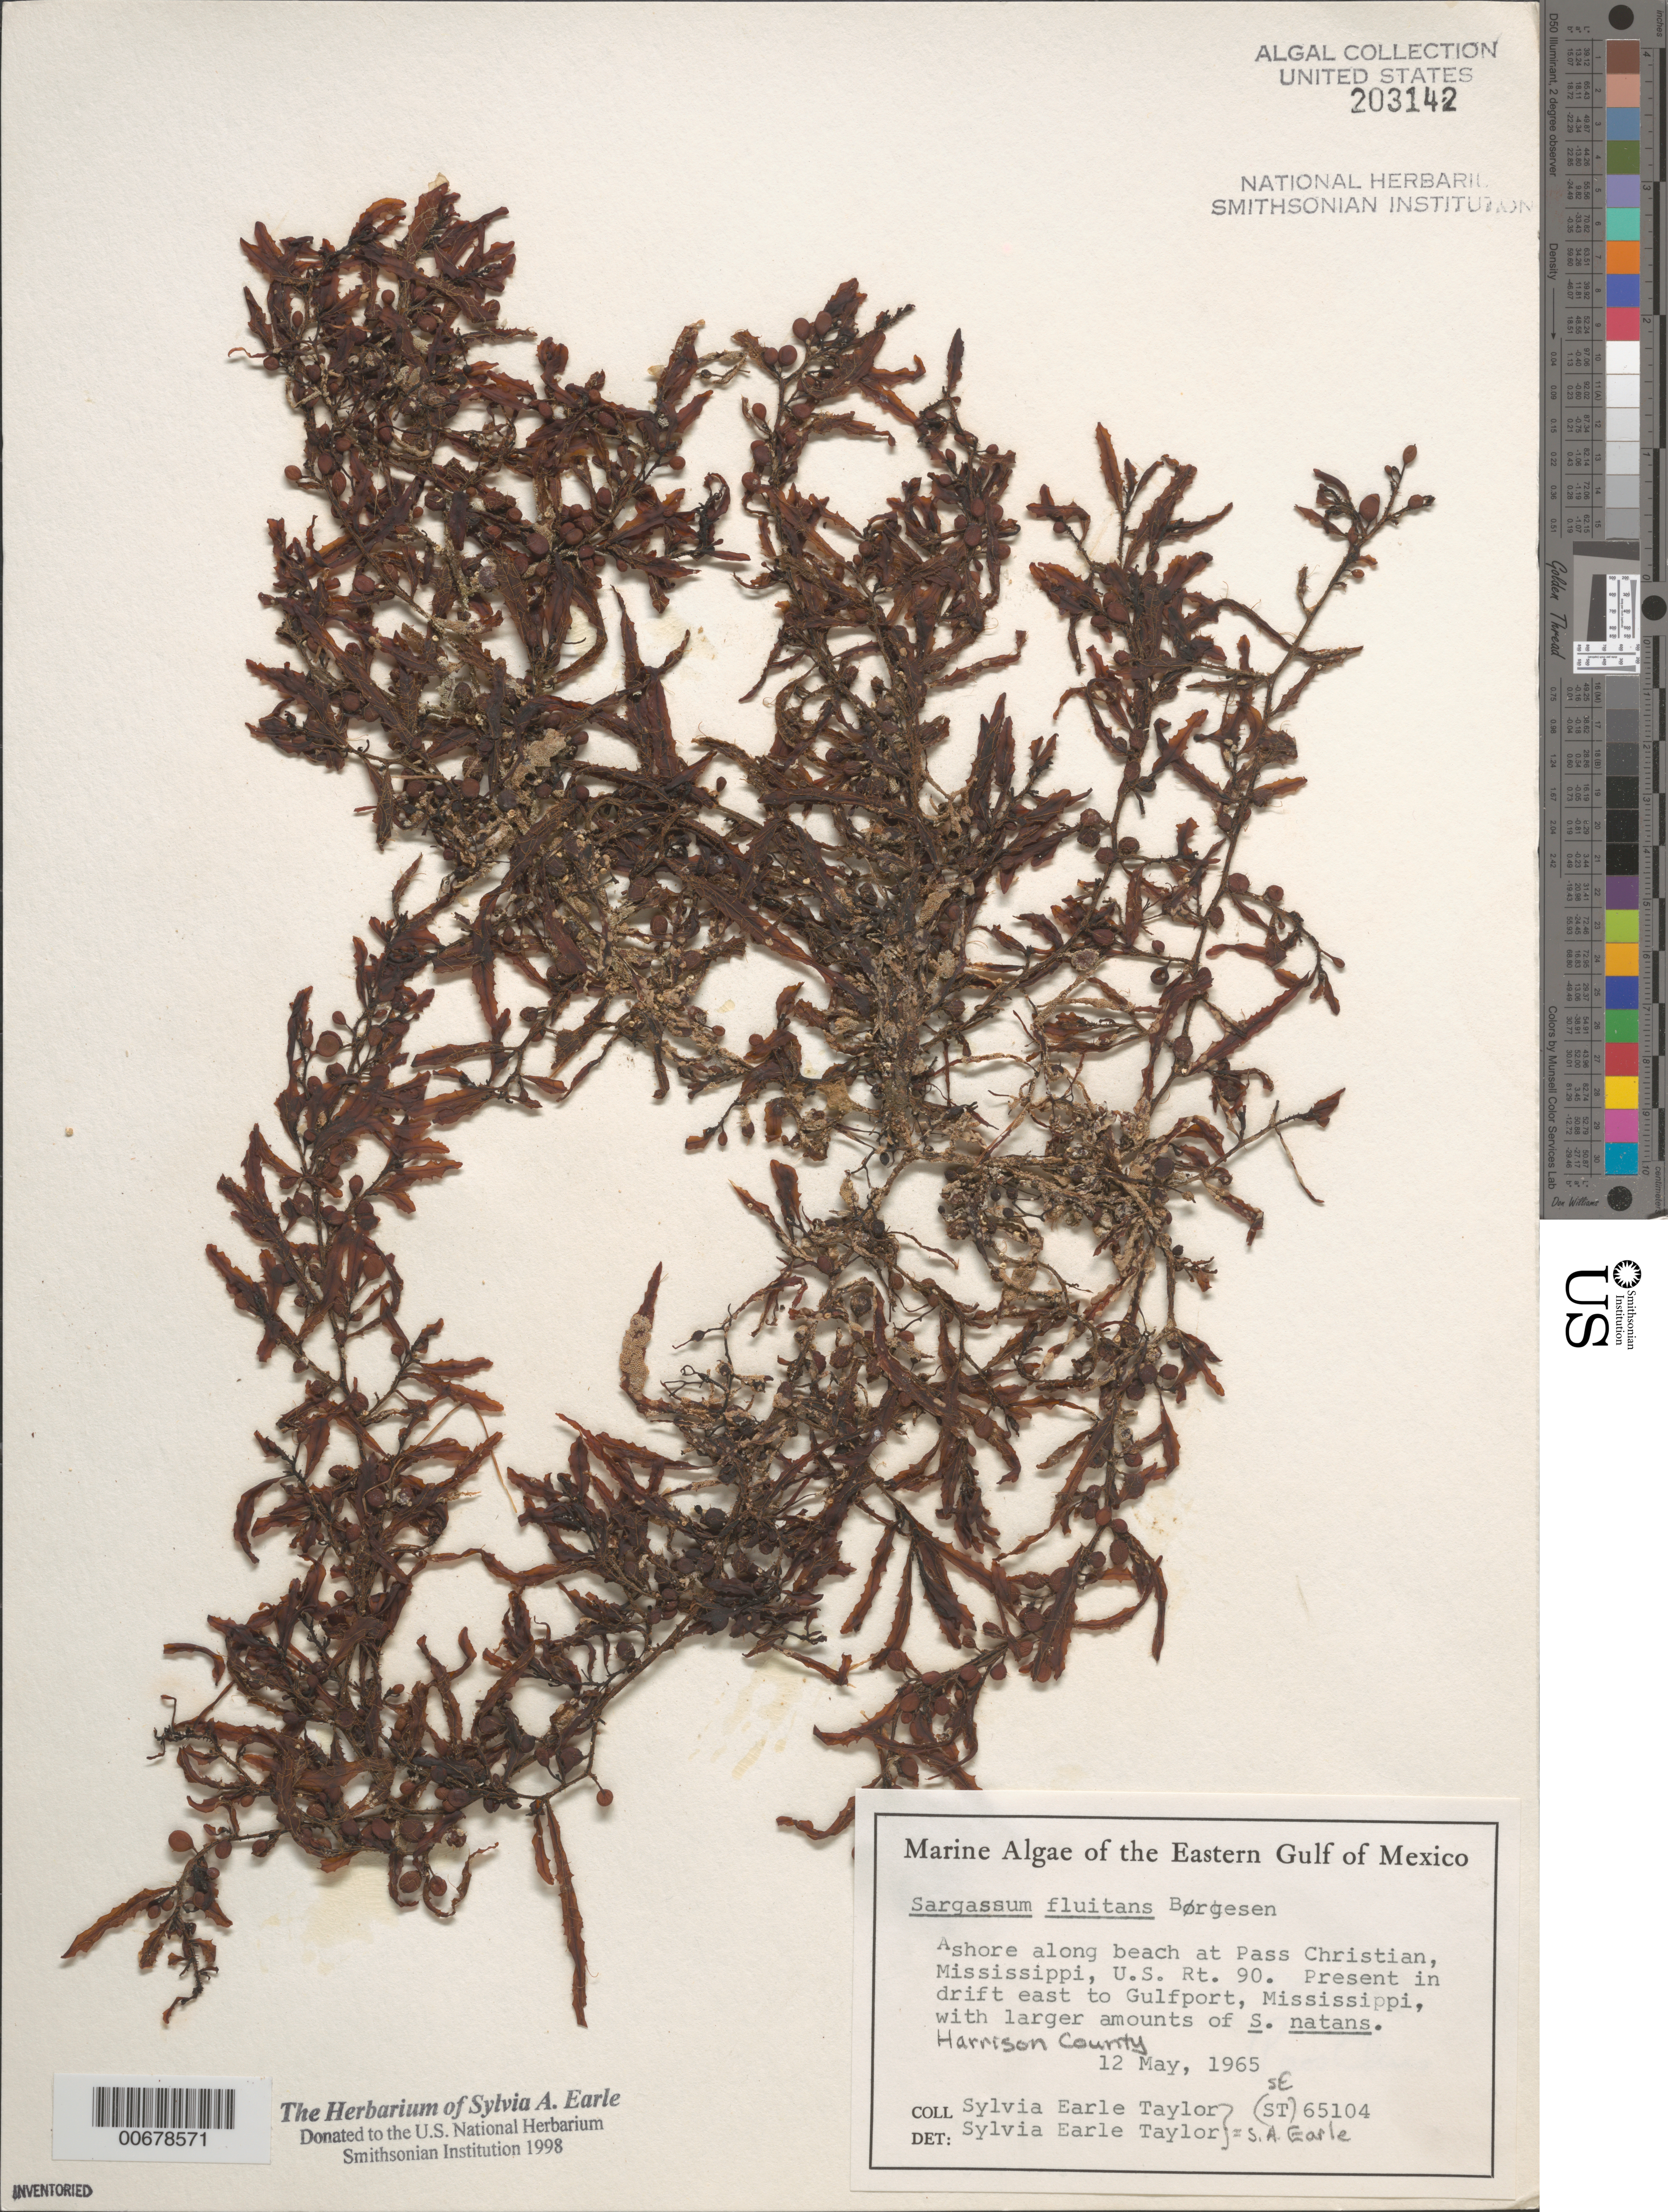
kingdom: Chromista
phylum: Ochrophyta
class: Phaeophyceae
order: Fucales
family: Sargassaceae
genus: Sargassum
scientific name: Sargassum fluitans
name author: (Børgesen) Børgesen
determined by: Earle, S. A.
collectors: S. A. Earle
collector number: SE 65104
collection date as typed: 12 May 1965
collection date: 1965-05-12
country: United States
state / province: Mississippi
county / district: Harrison County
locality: Pass Christian, US Route 90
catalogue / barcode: US 203142